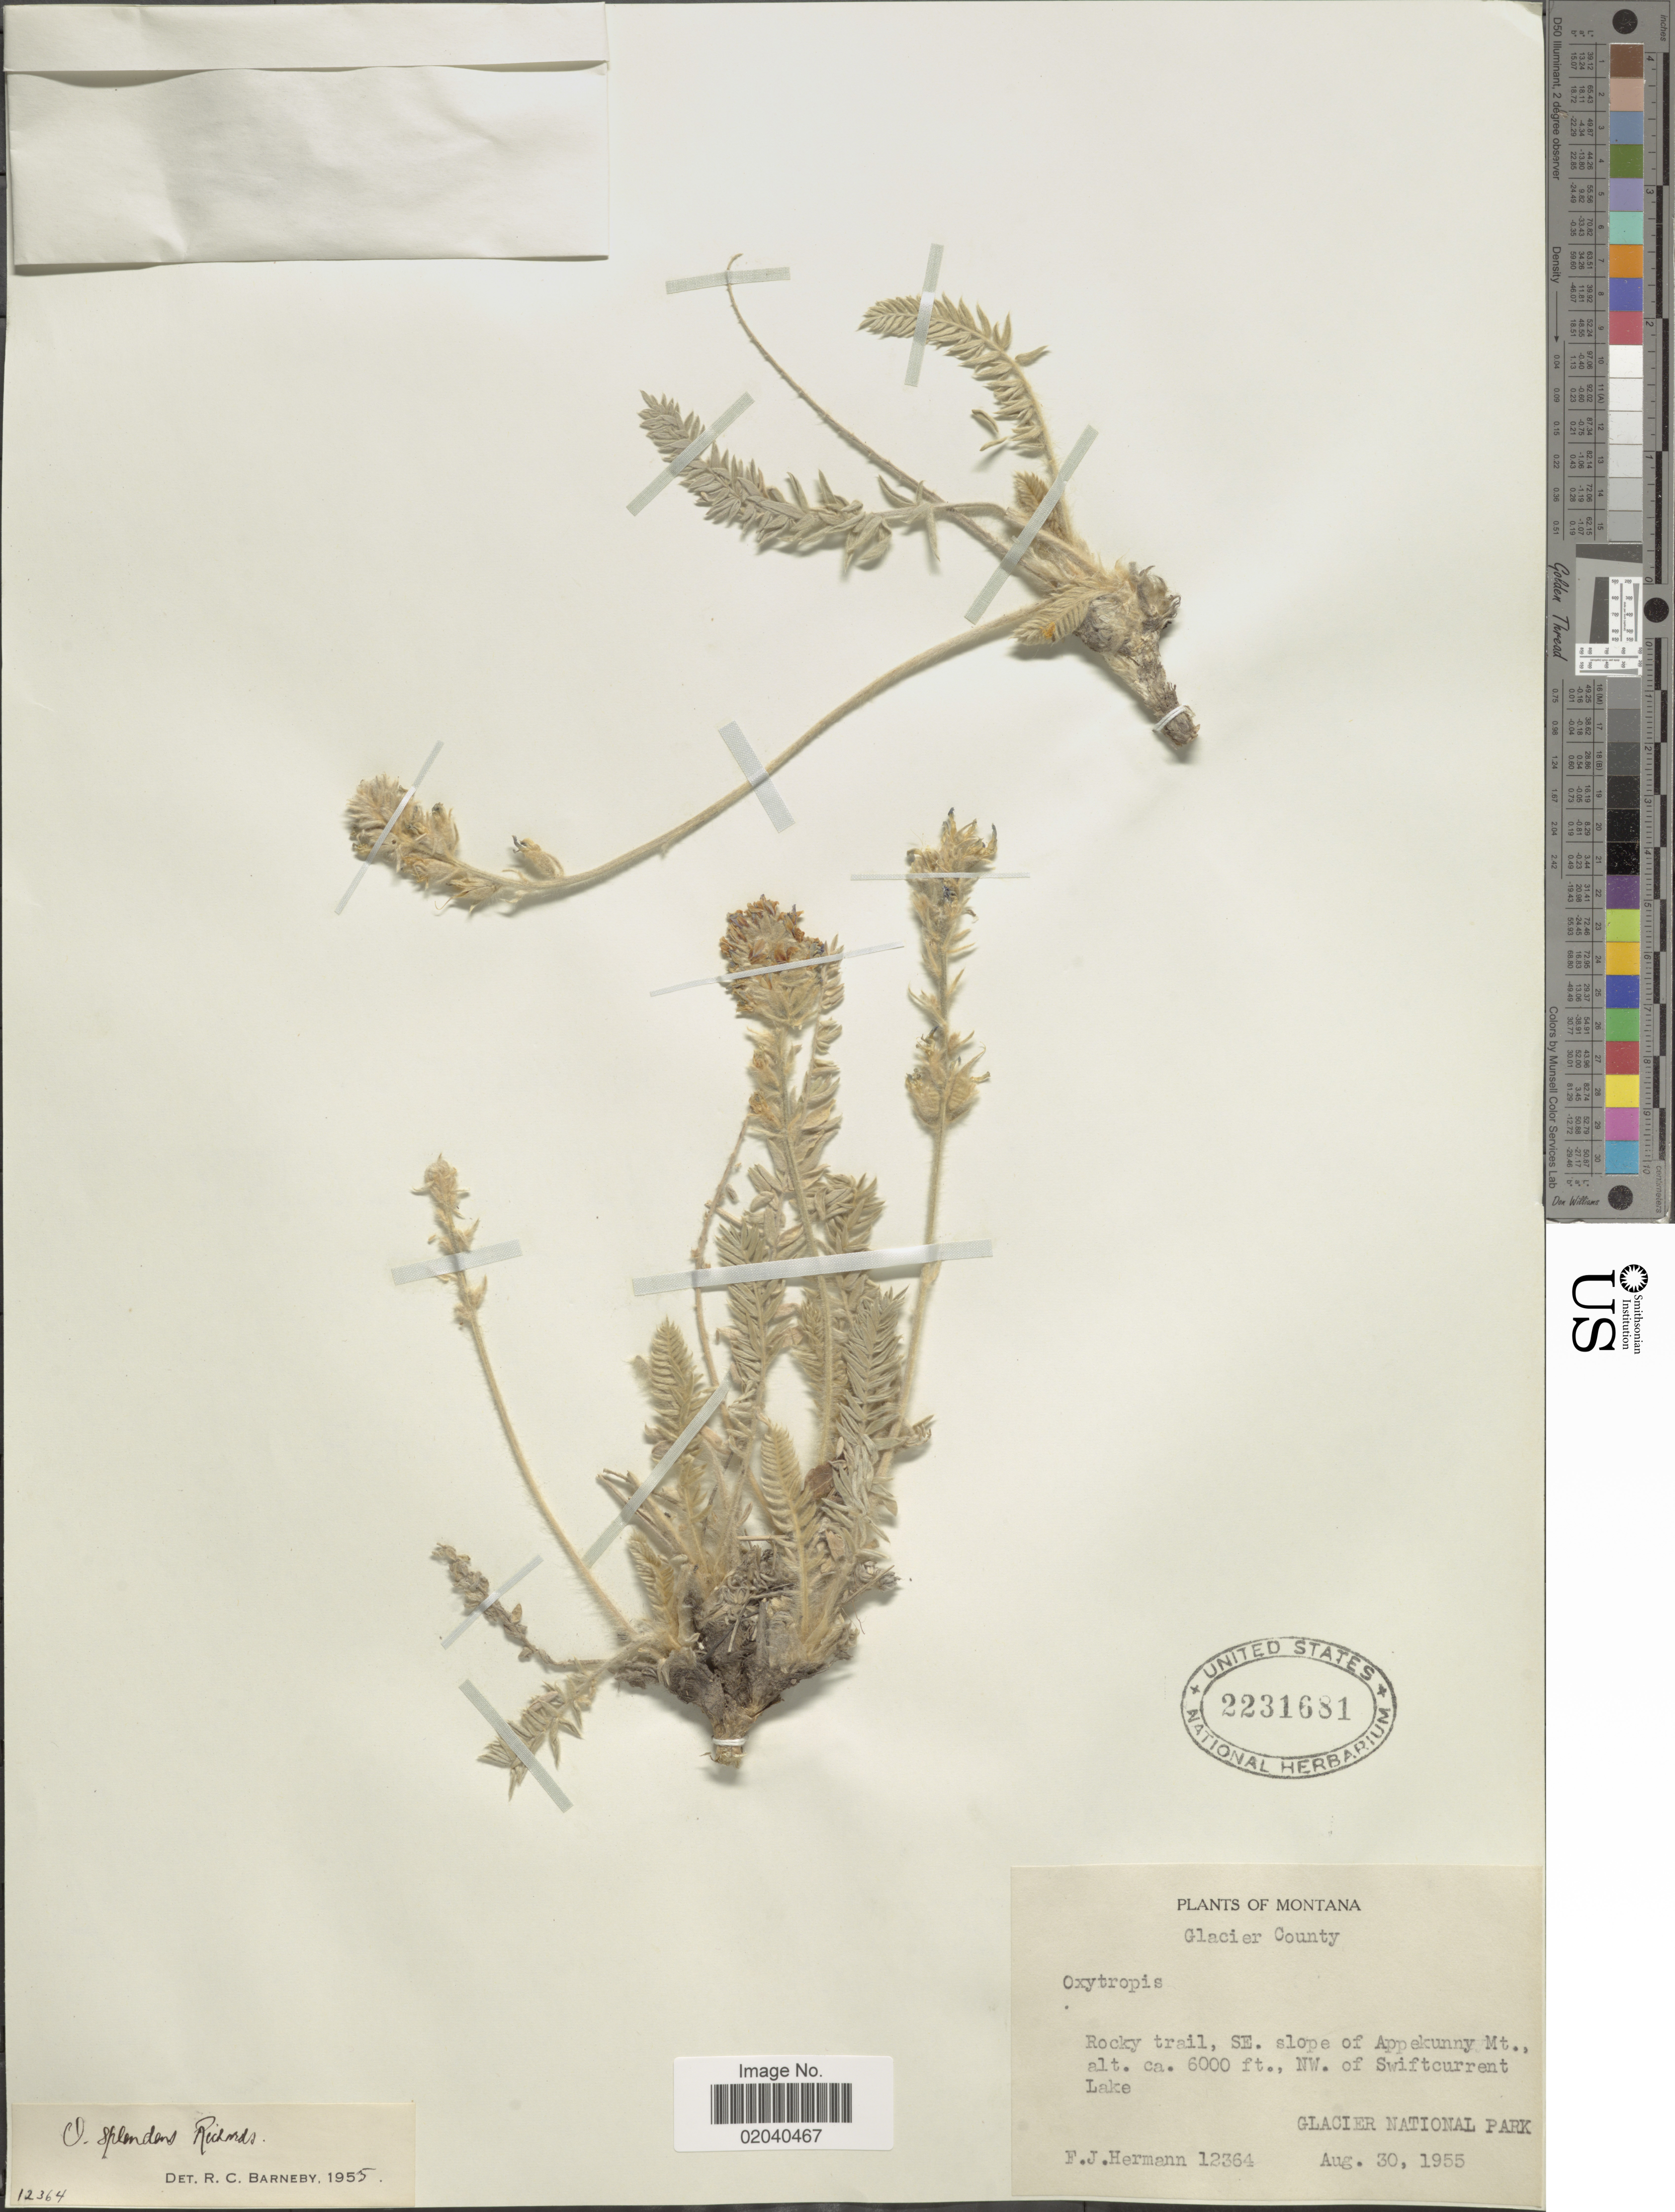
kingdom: Plantae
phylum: Tracheophyta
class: Magnoliopsida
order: Fabales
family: Fabaceae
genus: Oxytropis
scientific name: Oxytropis splendens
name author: Douglas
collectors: F. J. Hermann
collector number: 12364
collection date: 1955-08-30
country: United States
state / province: Montana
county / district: Glacier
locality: Rocky trail, SE. slope of Appekunny Mt., NW. of Swiftcurrent Lake. Glacier National Park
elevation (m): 1829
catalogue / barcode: US 2231681